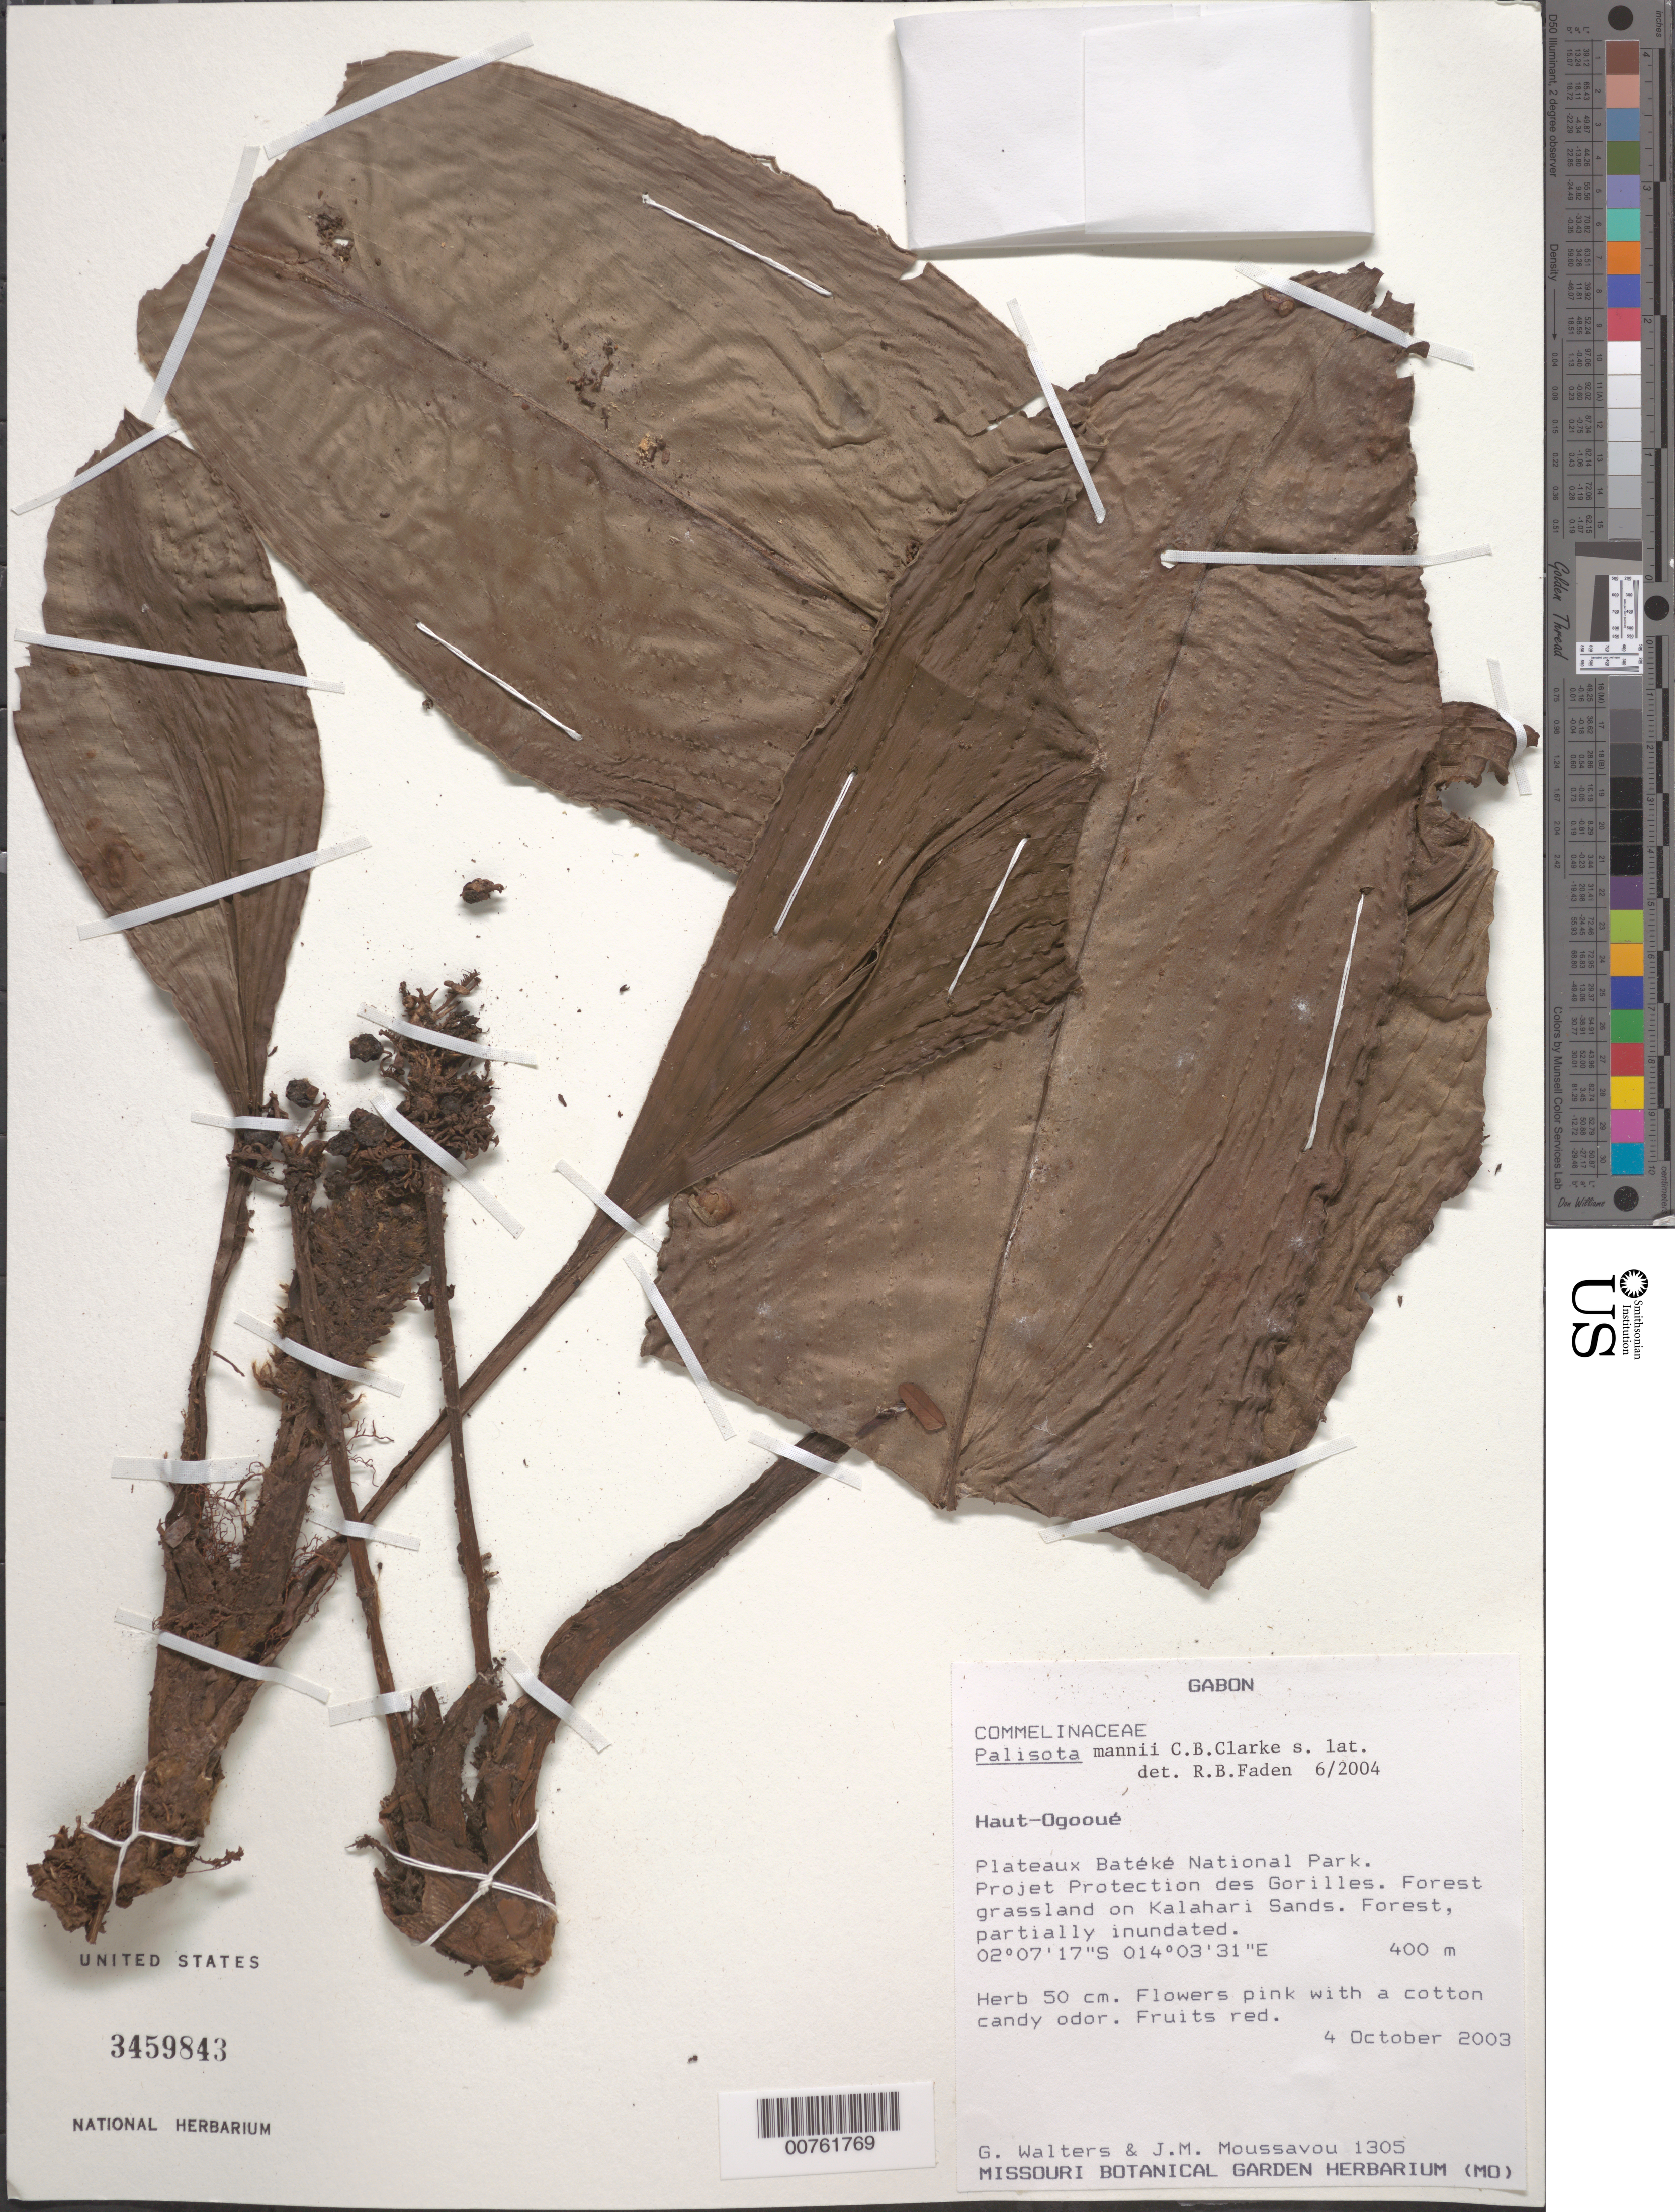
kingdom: Plantae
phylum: Tracheophyta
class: Liliopsida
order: Commelinales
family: Commelinaceae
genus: Palisota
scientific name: Palisota mannii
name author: C.B. Clarke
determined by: Faden, Robert B., (US), Smithsonian Institution - National Museum of Natural History (UNITED STATES)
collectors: G. Walters & J. Moussavou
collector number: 1305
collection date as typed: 04 Oct 2003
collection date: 2003-10-04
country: Gabon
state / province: Haut-Ogooué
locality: Plateaux Bateke National Park.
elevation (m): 400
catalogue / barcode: US 3459843